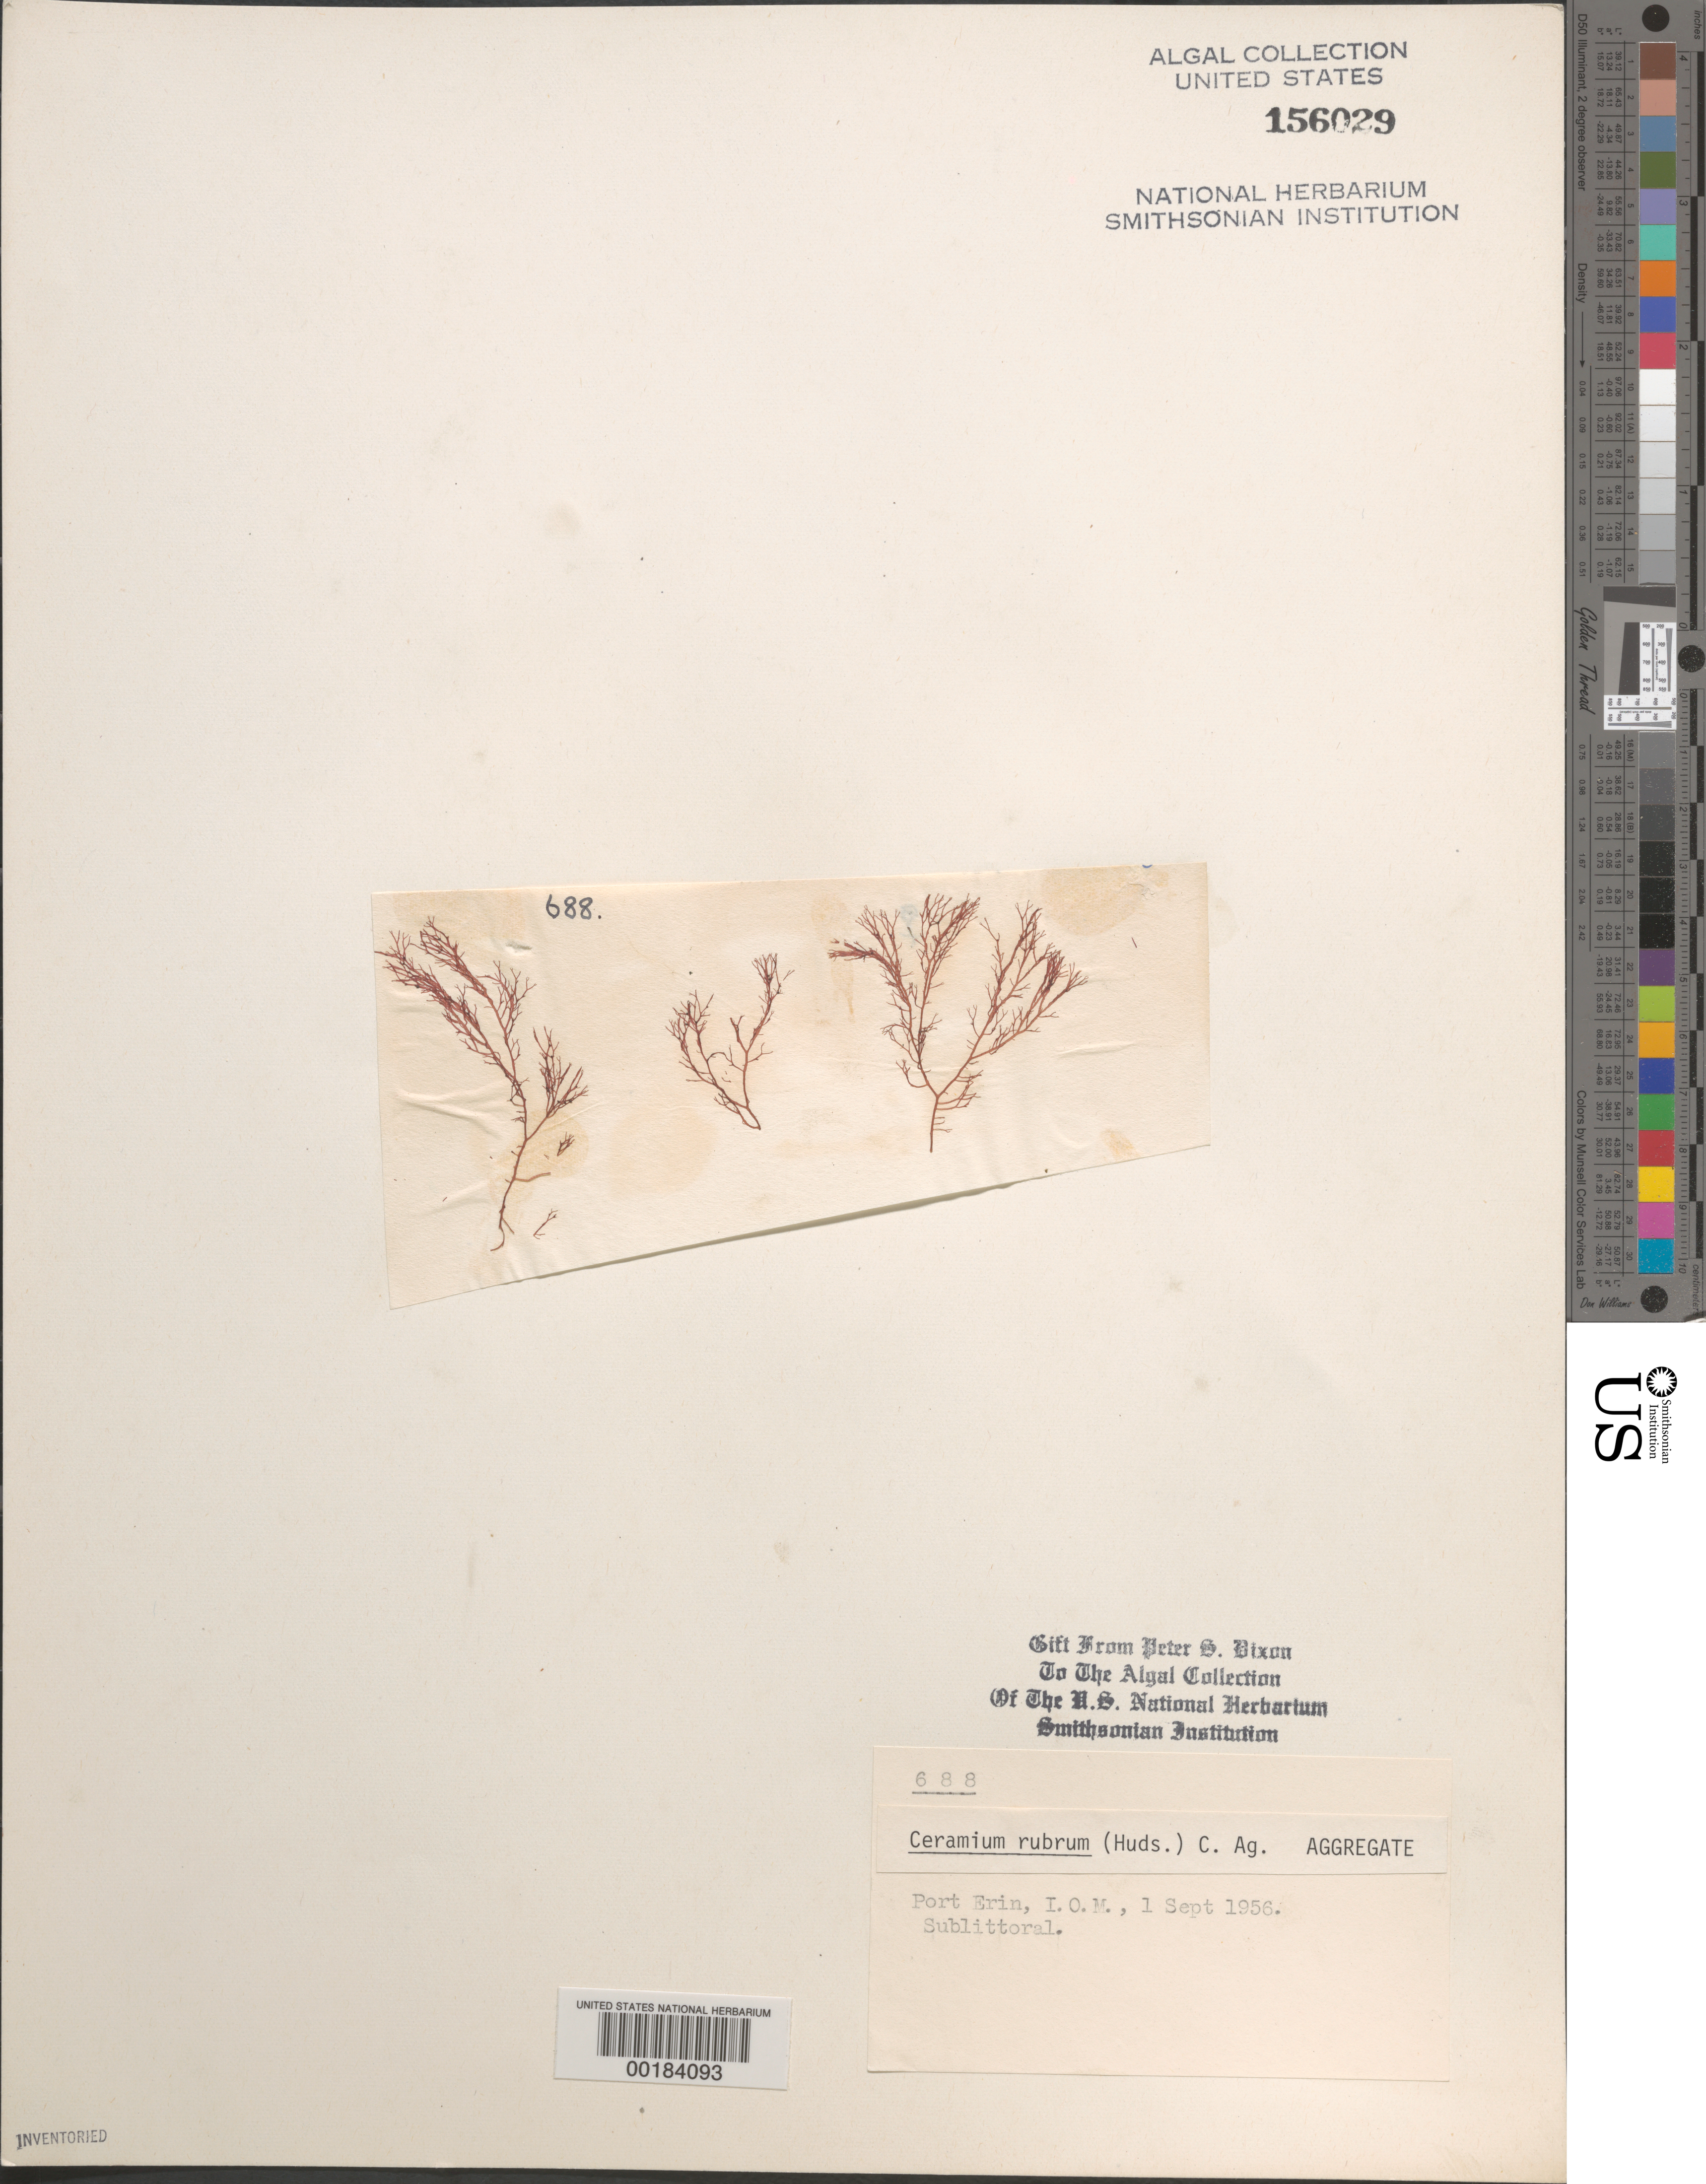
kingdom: Plantae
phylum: Rhodophyta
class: Florideophyceae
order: Ceramiales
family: Ceramiaceae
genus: Ceramium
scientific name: Ceramium rubrum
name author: C. Agardh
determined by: Dixon, P. S.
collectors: P. S. Dixon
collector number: PSD 688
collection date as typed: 01 Sep 1956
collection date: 1956-09-01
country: United Kingdom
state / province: England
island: Isle of Man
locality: Port Erin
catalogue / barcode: US 156029